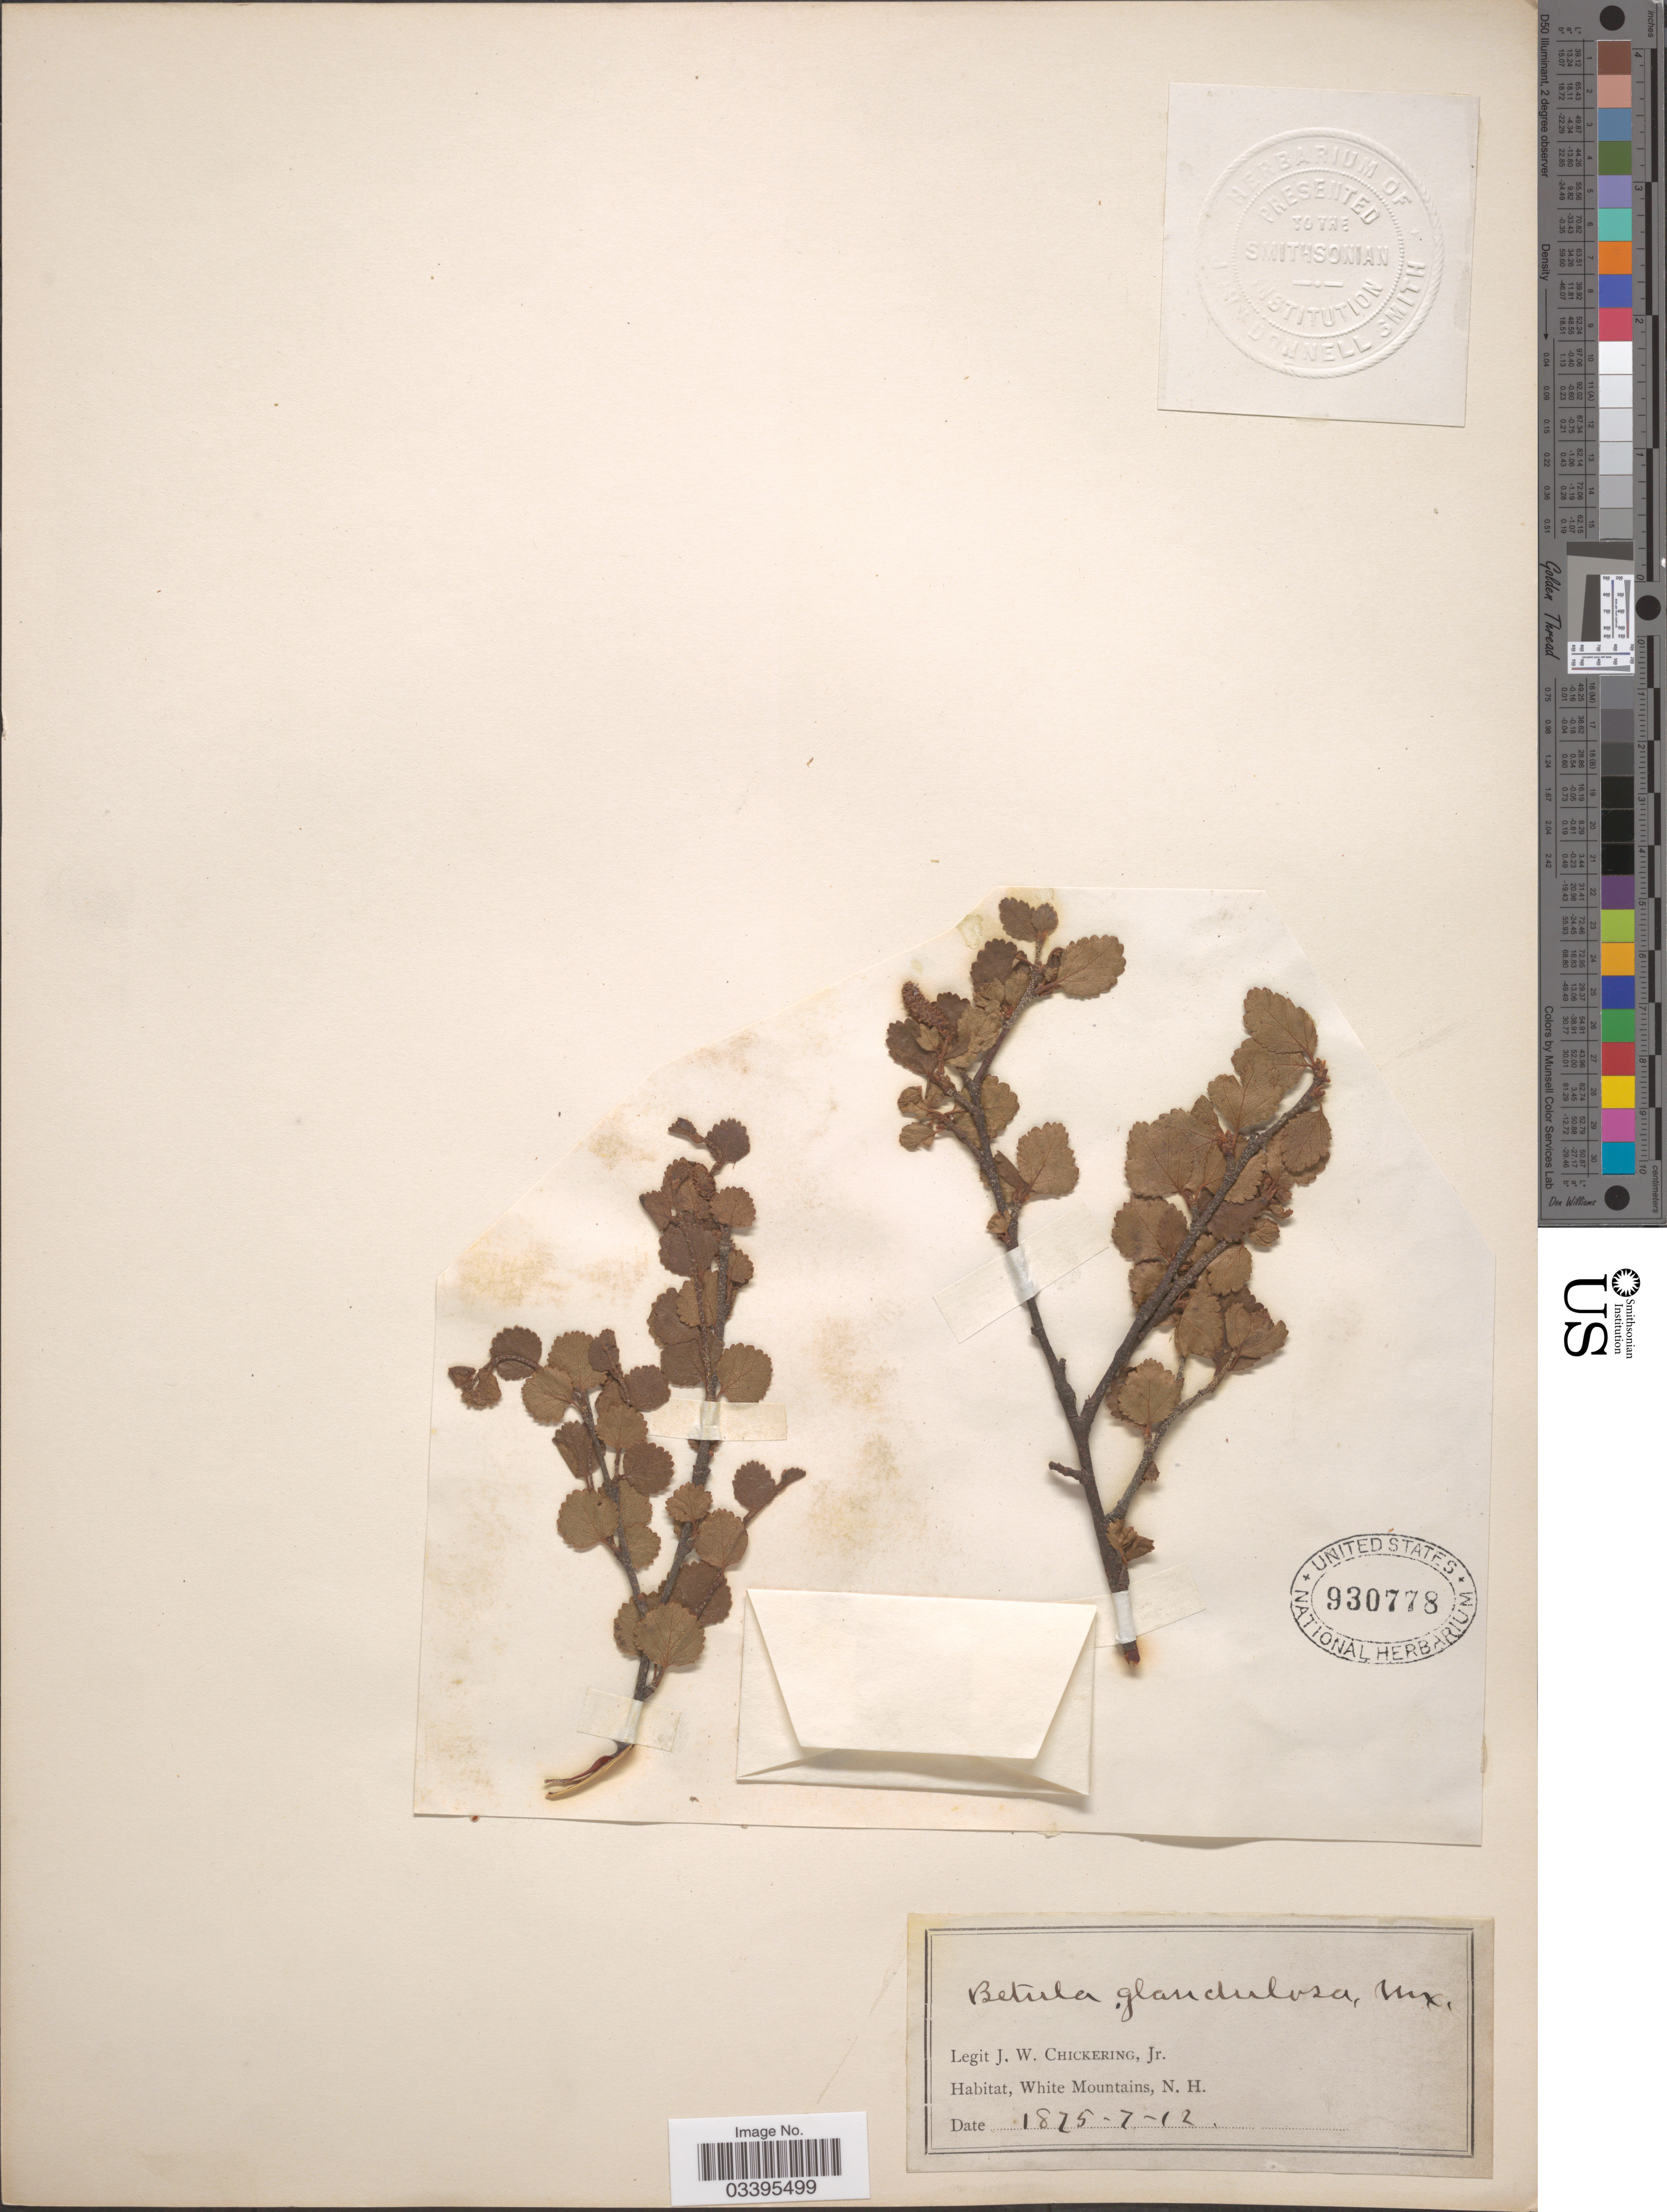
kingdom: Plantae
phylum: Tracheophyta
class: Magnoliopsida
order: Fagales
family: Betulaceae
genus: Betula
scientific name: Betula glandulosa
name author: Michx.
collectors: J. W. Chickering Jr.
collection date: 1875-07-12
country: United States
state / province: New Hampshire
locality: White Mountains.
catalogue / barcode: US 930778